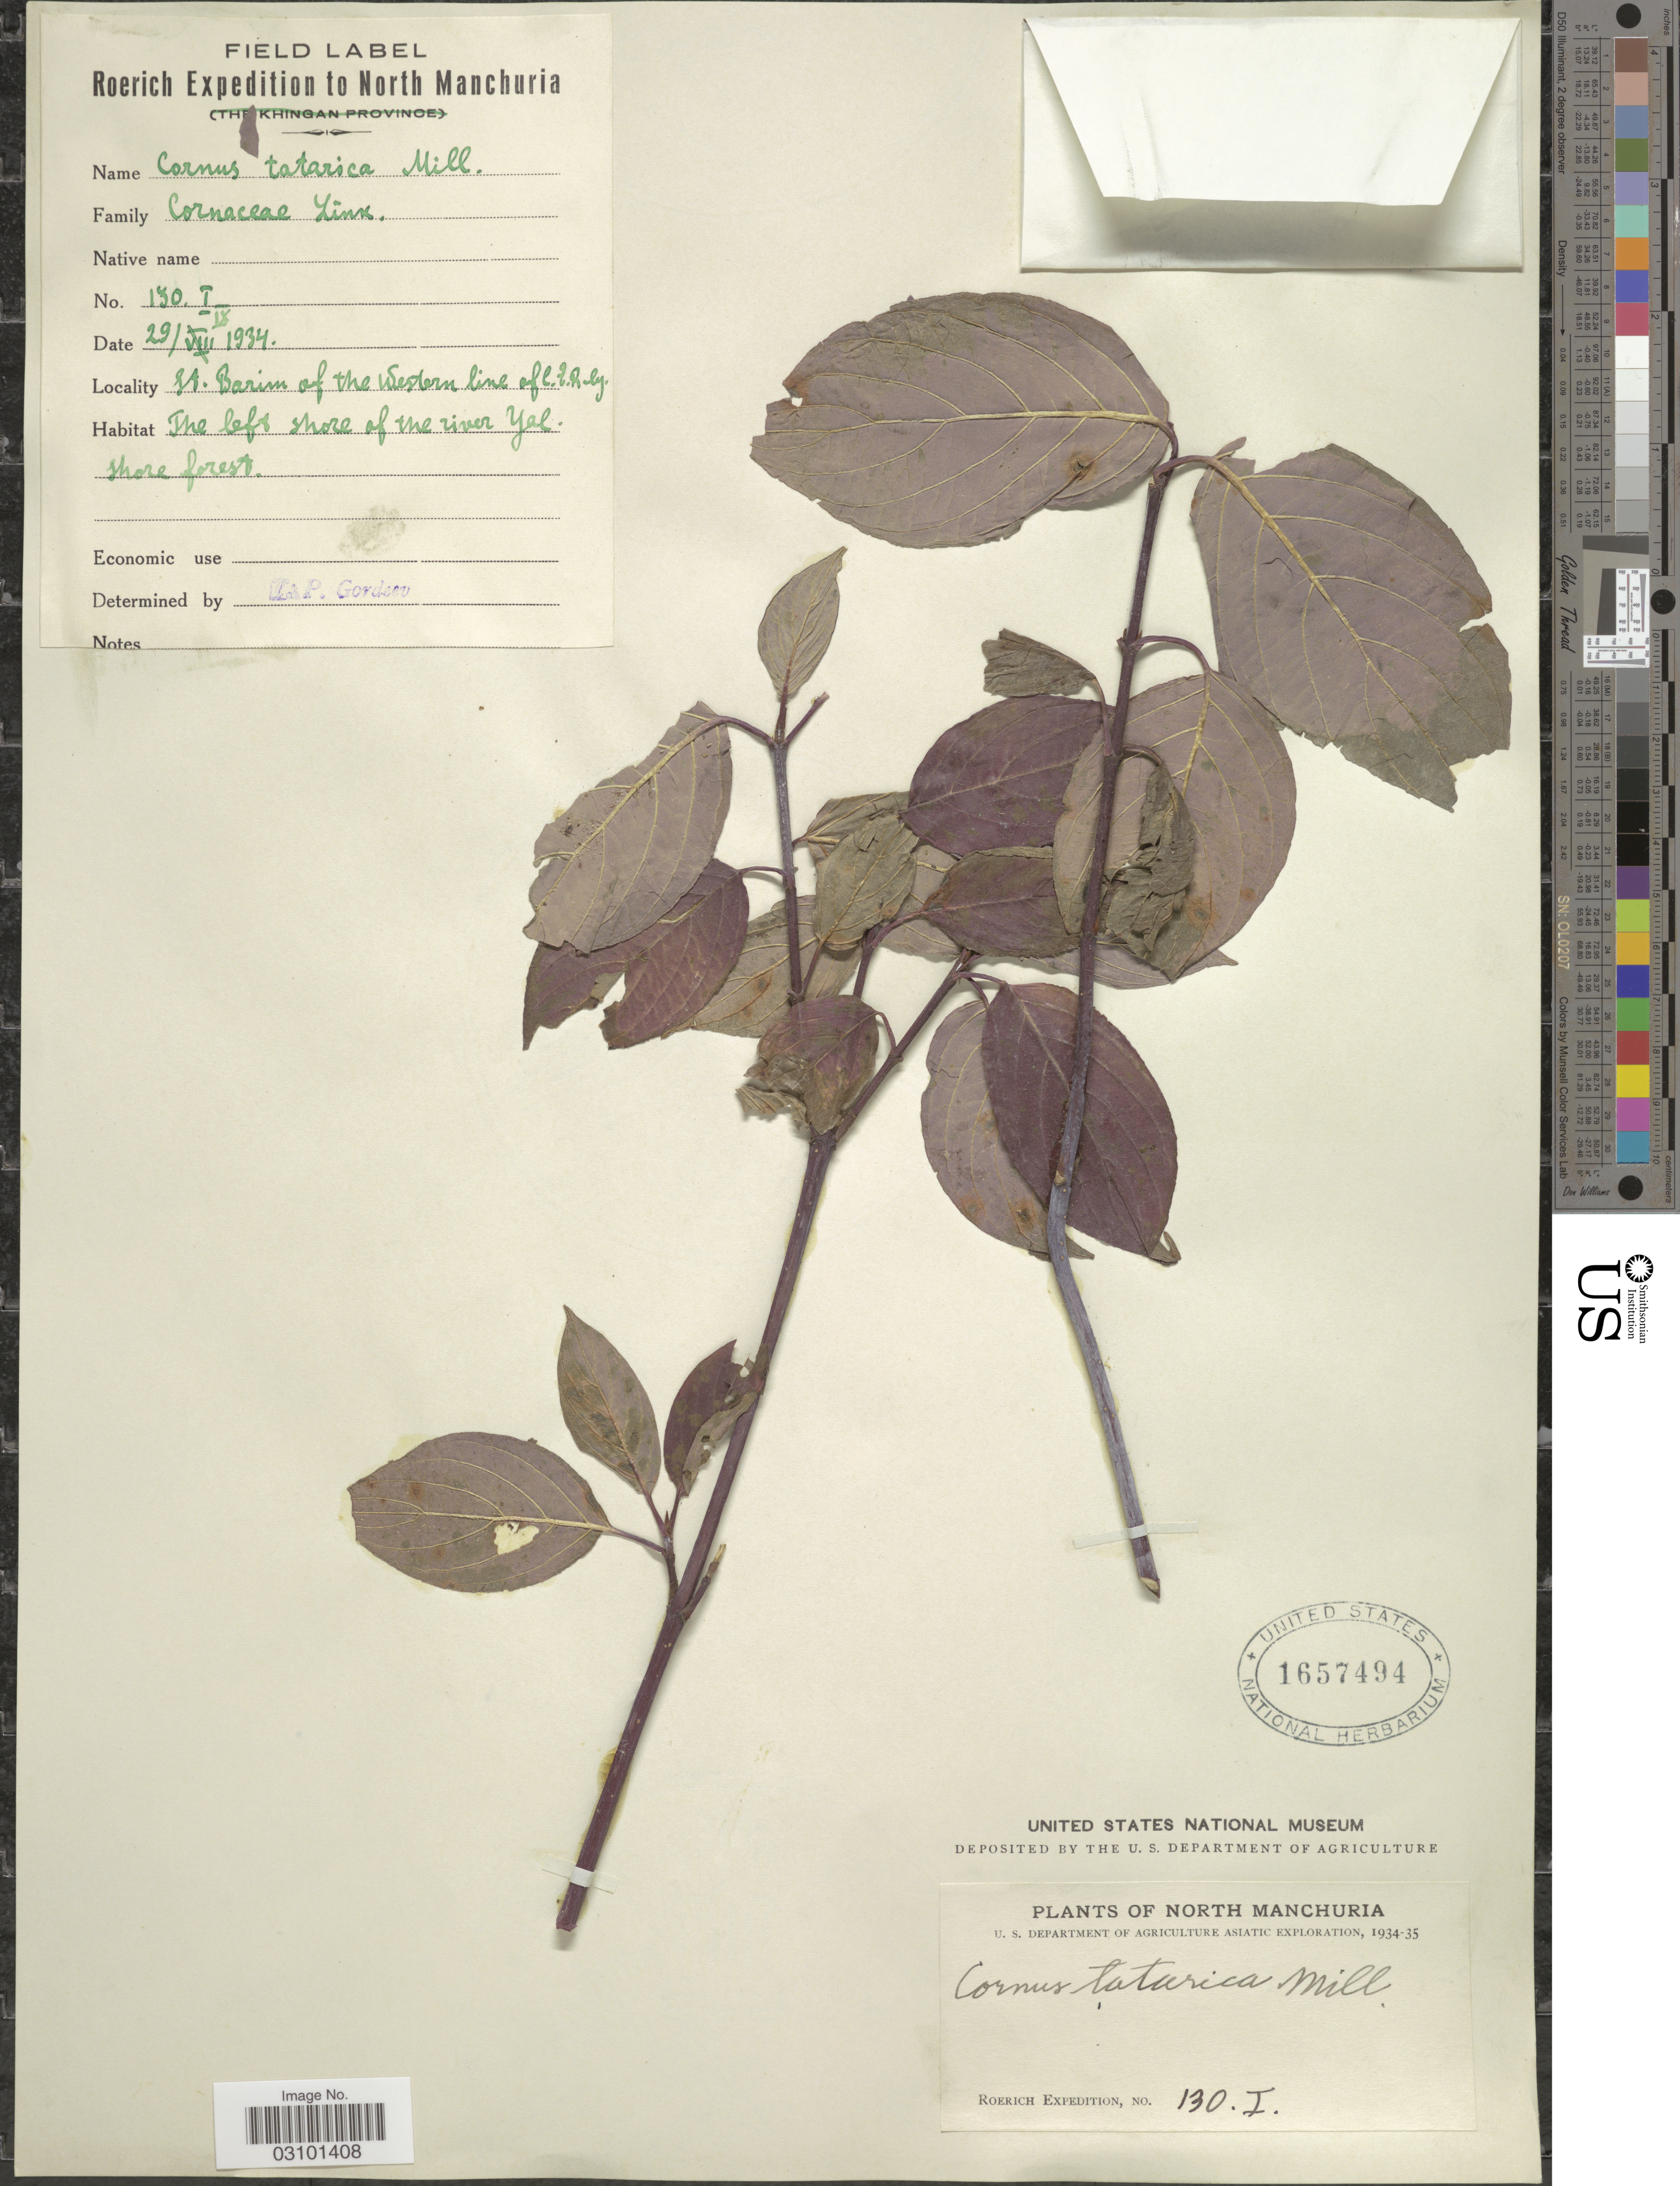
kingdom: Plantae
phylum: Tracheophyta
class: Magnoliopsida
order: Cornales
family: Cornaceae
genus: Cornus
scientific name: Cornus alba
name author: L.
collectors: Roerich Expedition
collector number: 130.I.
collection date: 1934-09-29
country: China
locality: North Manchuria. St. Barim of the Western line of C.E.R.ly. (Chinese Eastern Railway) The left shore of the river Yal.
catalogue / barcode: US 1657494